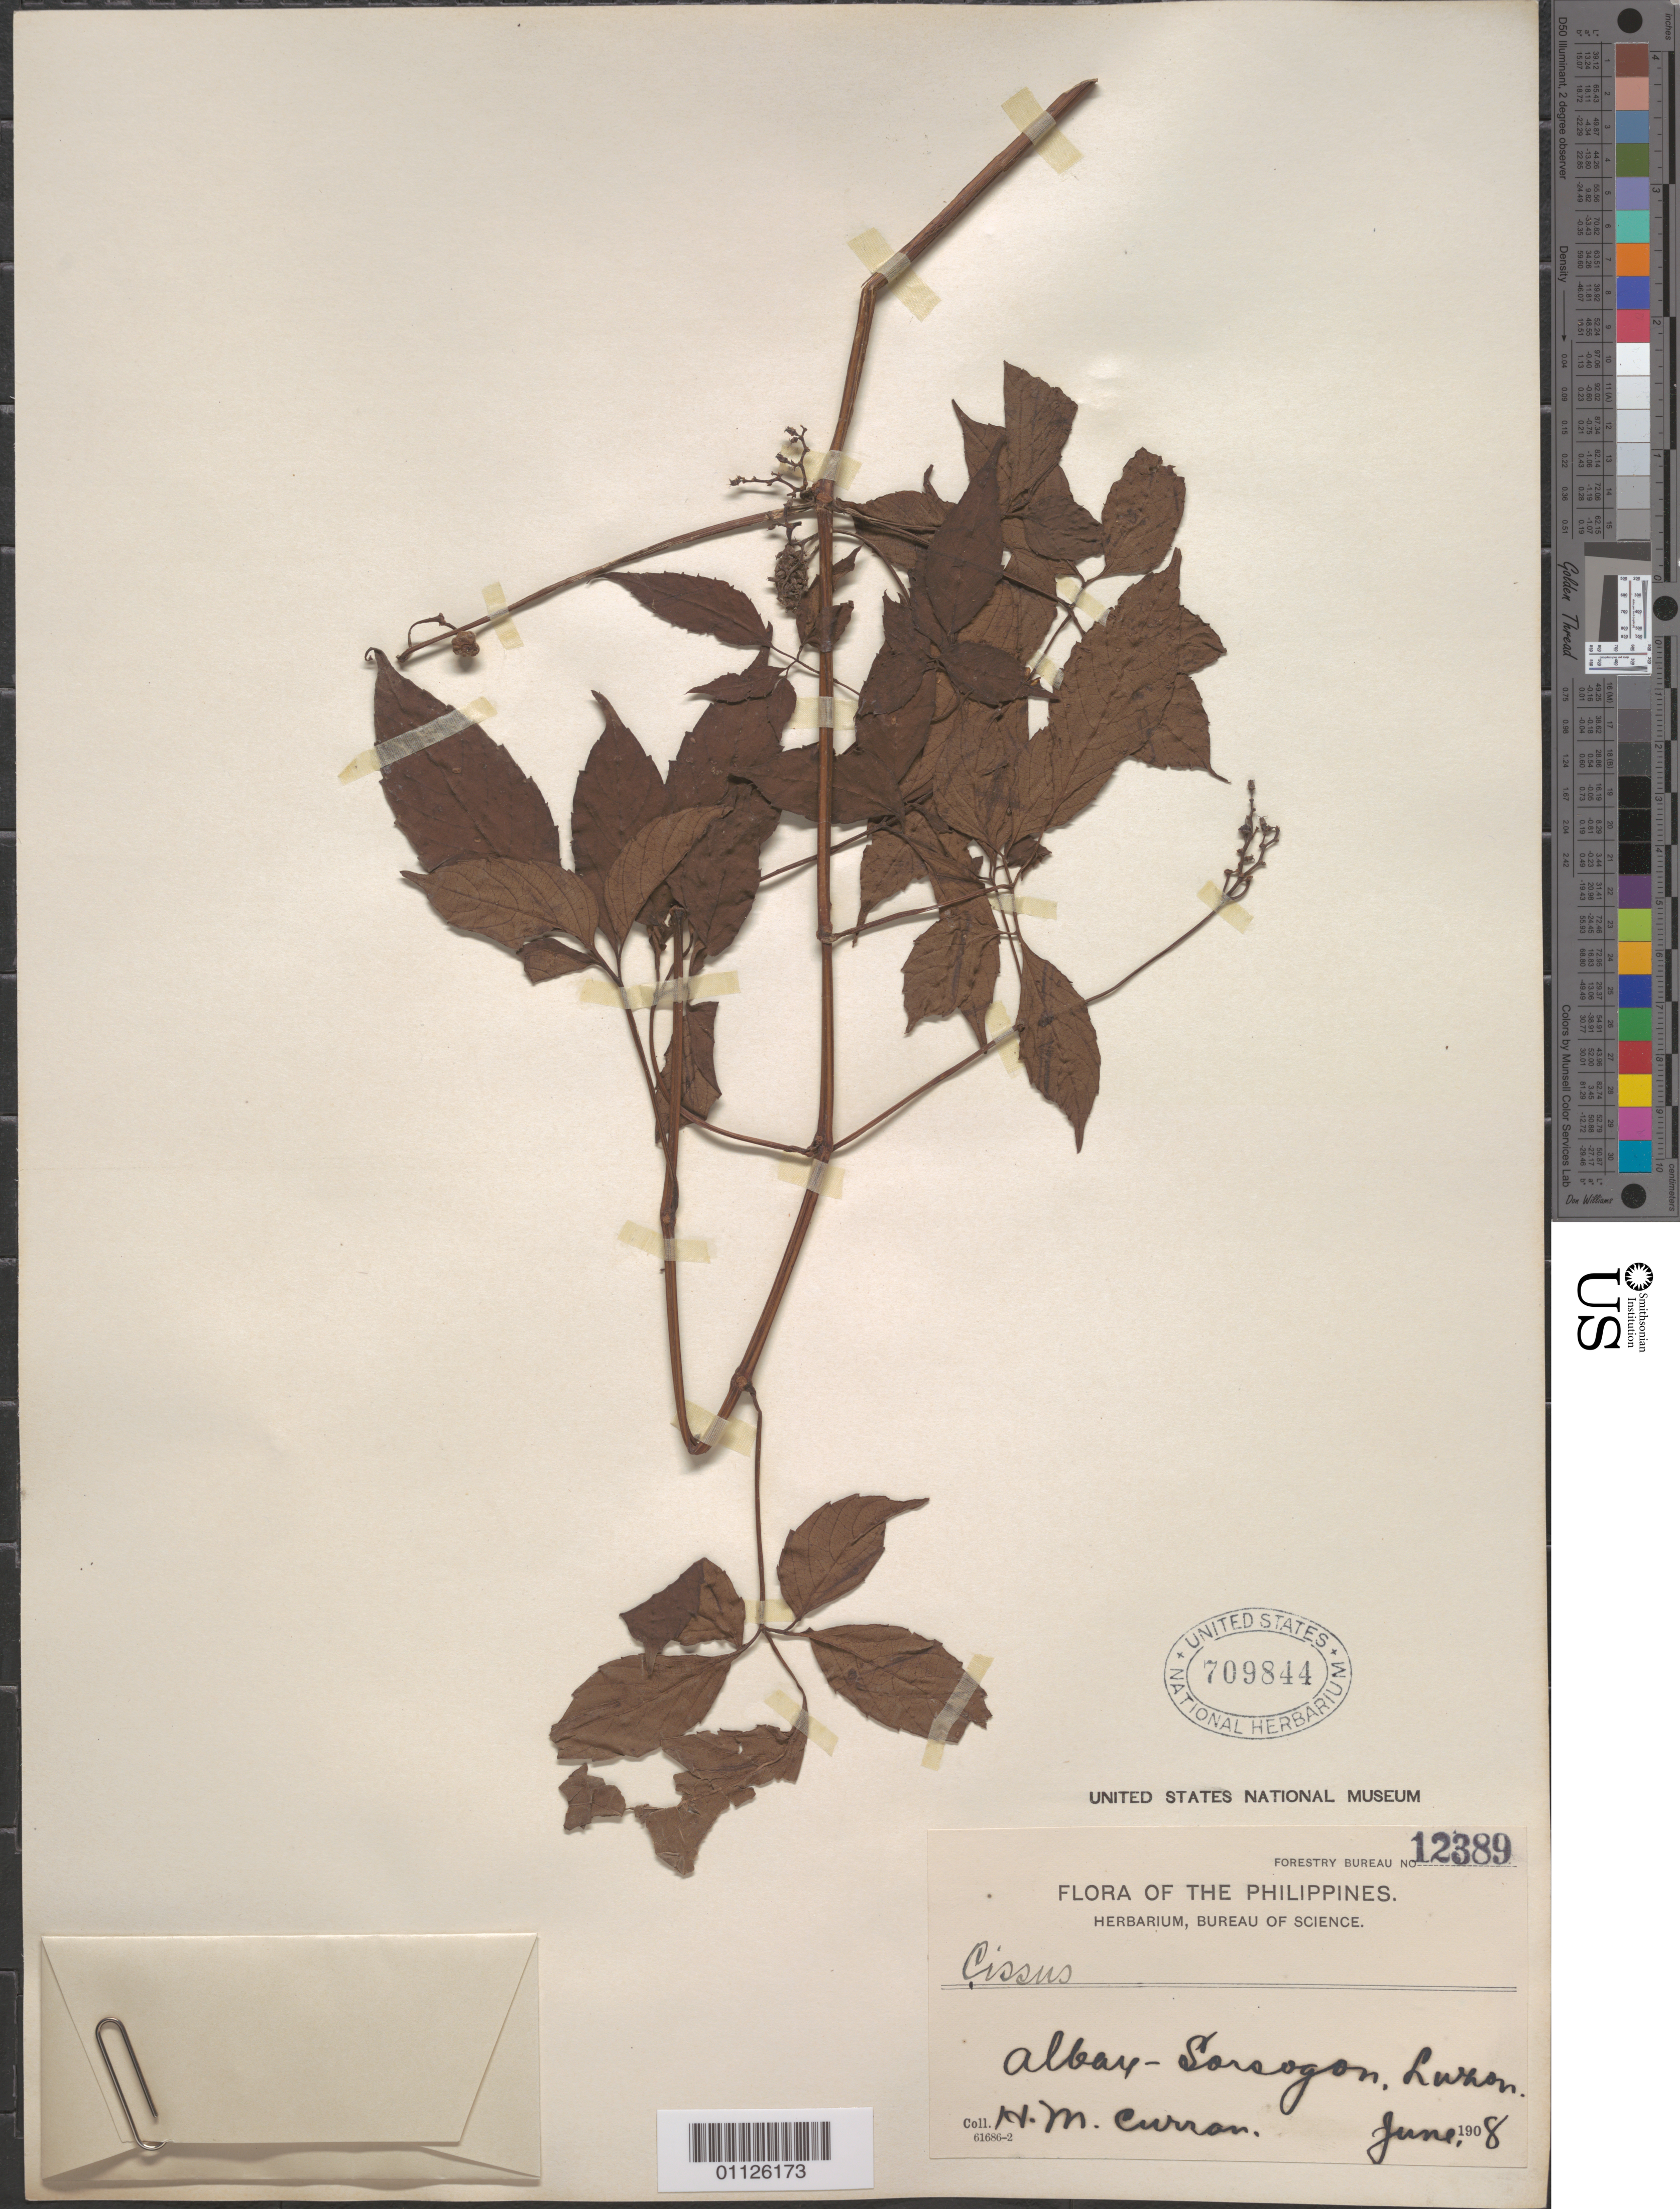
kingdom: Plantae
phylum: Tracheophyta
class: Magnoliopsida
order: Vitales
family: Vitaceae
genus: Cissus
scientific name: Cissus japonica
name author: (Thunb.) Willd.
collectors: H. M. Curran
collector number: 12389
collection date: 1908-06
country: Philippines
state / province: Bicol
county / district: Sorsogon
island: Luzon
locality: Luzon.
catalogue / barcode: US 709844